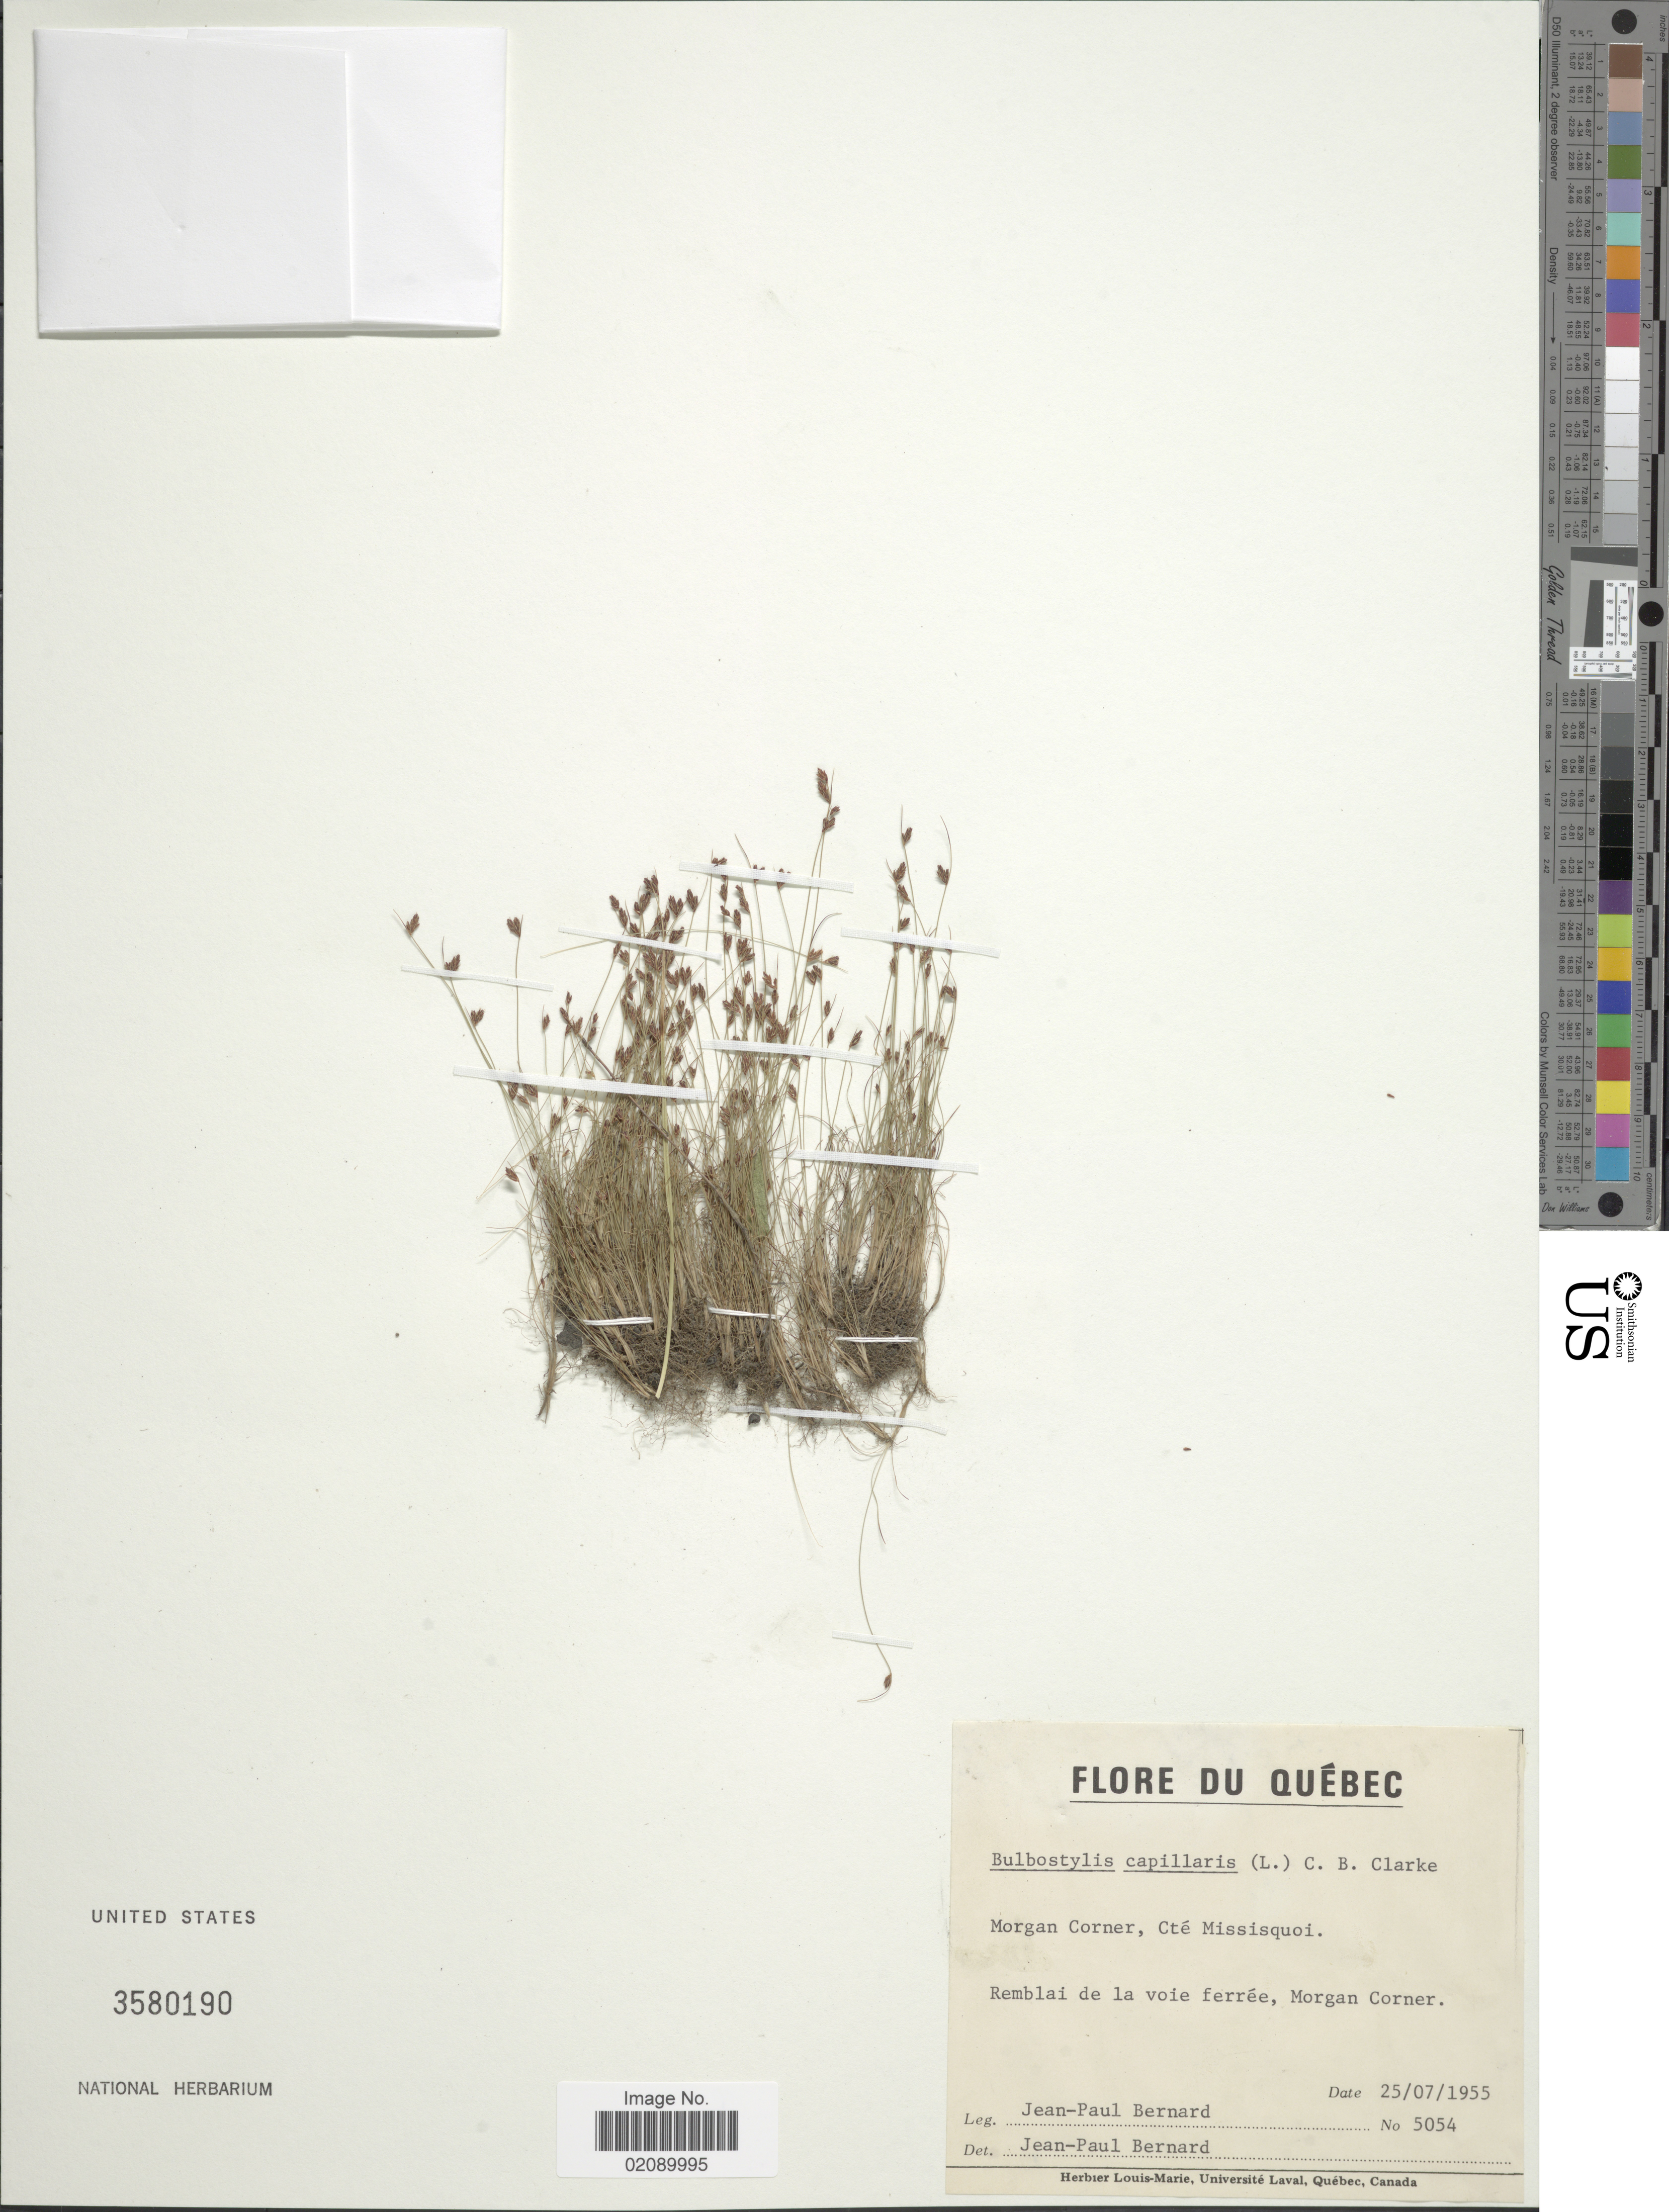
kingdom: Plantae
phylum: Tracheophyta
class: Liliopsida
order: Poales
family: Cyperaceae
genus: Bulbostylis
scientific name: Bulbostylis capillaris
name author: (L.) Kunth ex C.B. Clarke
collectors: J.-P. Bernard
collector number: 5054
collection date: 1955-07-25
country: Canada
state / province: Quebec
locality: Morgan Corner, Cté Missisquoi. Remblai de la voie ferrée, Morgan Corner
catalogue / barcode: US 3580190